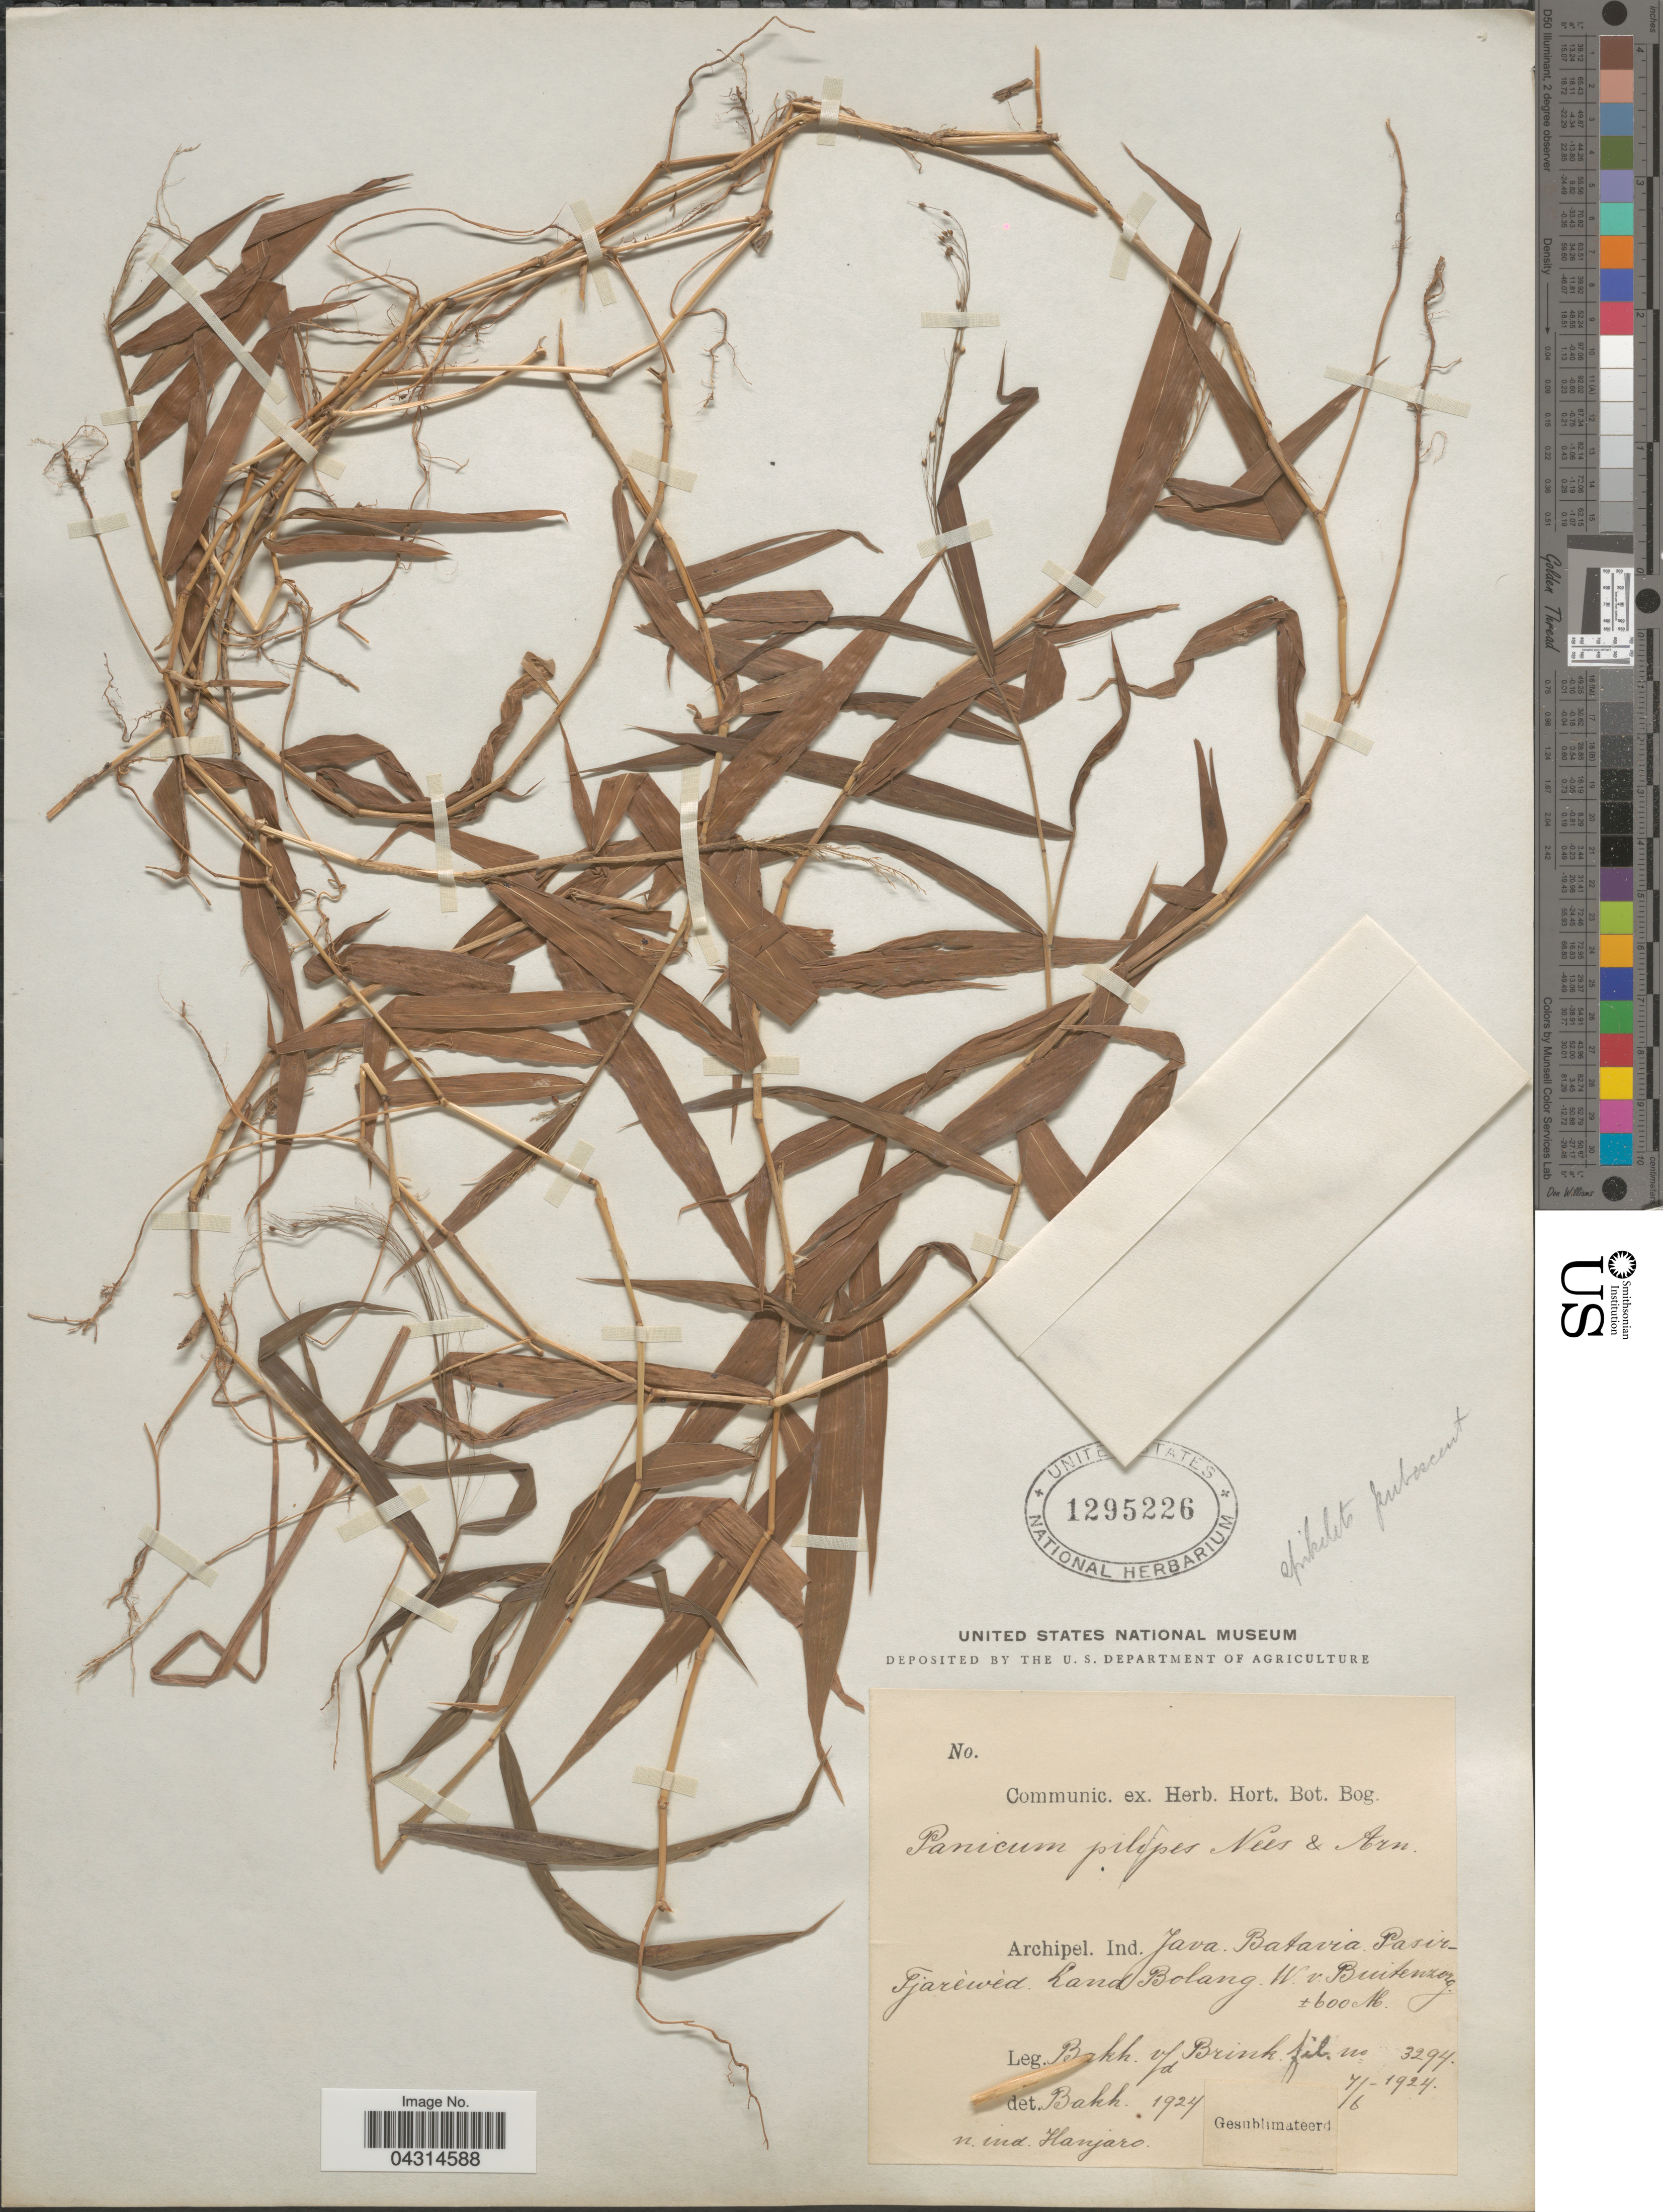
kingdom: Plantae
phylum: Tracheophyta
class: Liliopsida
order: Poales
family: Poaceae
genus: Cyrtococcum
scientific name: Cyrtococcum sp.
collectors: R. C. Bakhuizen van den Brink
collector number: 3294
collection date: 1924-06-07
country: Indonesia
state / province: Java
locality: Archipel. Ind. Batavia Pasir Tjareived Land Boland W. V. Buitenzorg.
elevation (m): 600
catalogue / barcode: US 1295226